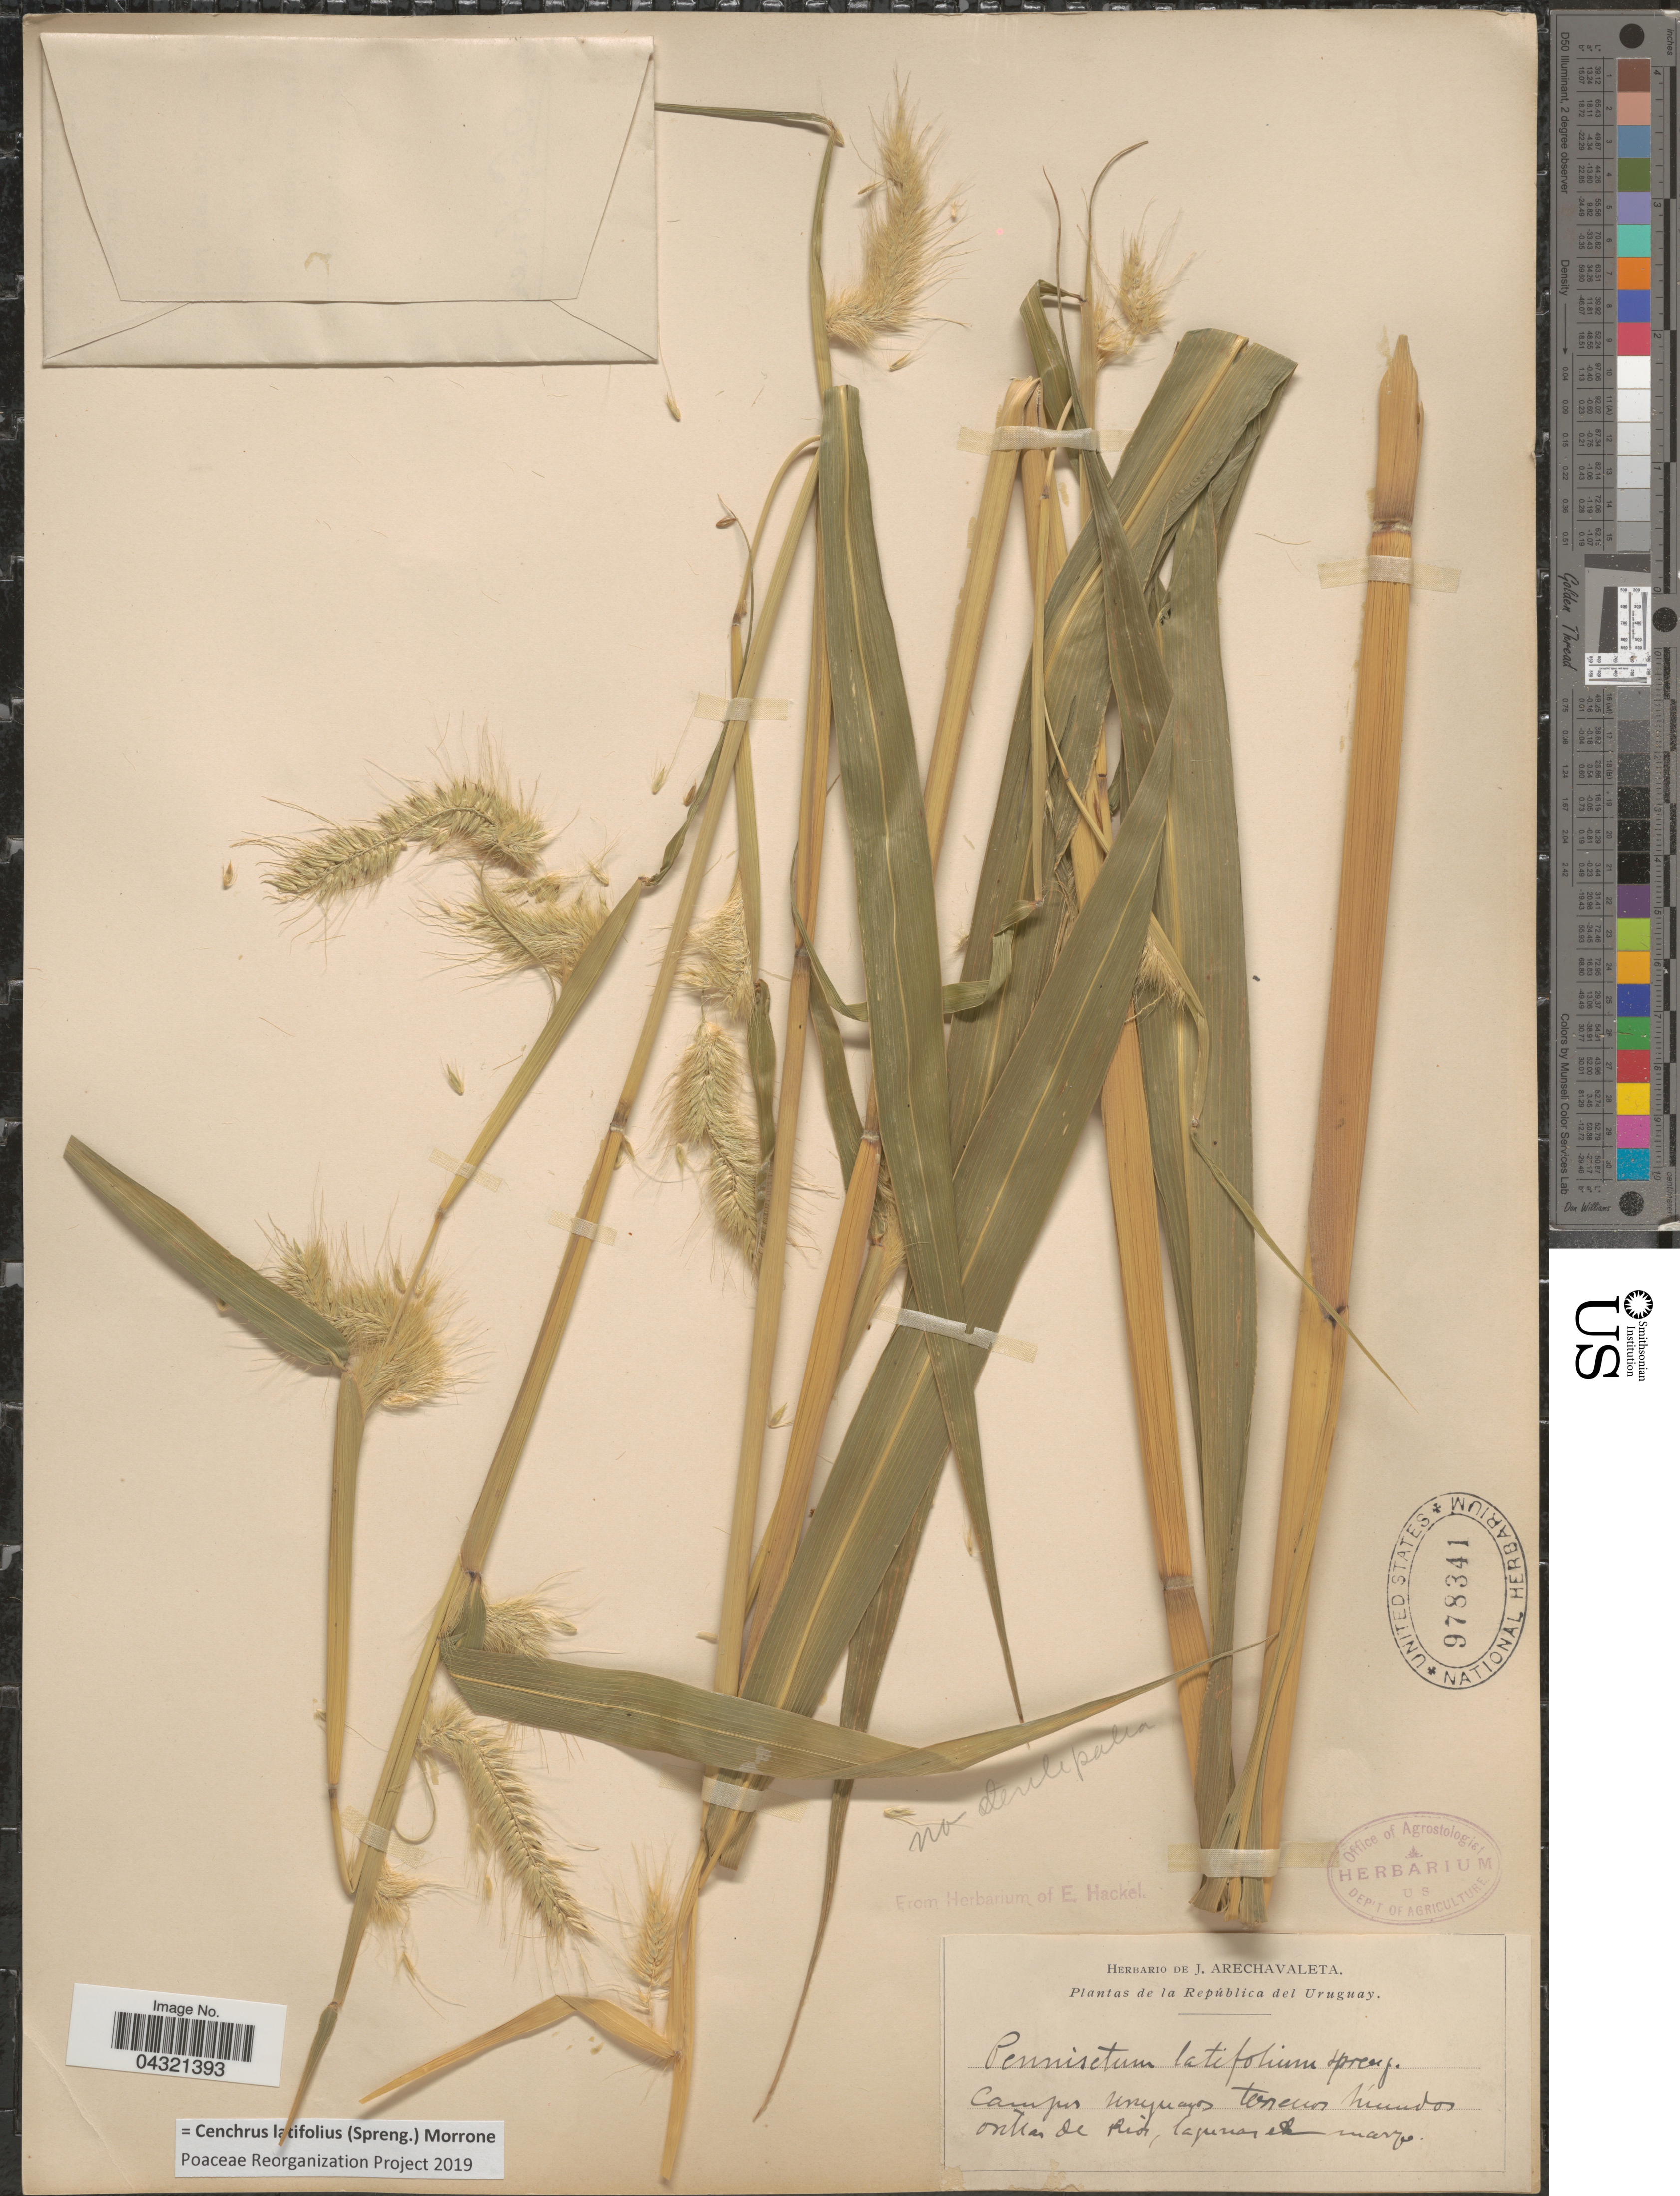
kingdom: Plantae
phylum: Tracheophyta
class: Liliopsida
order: Poales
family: Poaceae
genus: Cenchrus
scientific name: Cenchrus latifolius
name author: (Spreng.) Morrone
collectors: ex herb. de J. Arechavaleta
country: Uruguay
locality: Campos uruguayos terrenos humedos orillas de Rios, lagunas.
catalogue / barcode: US 978341